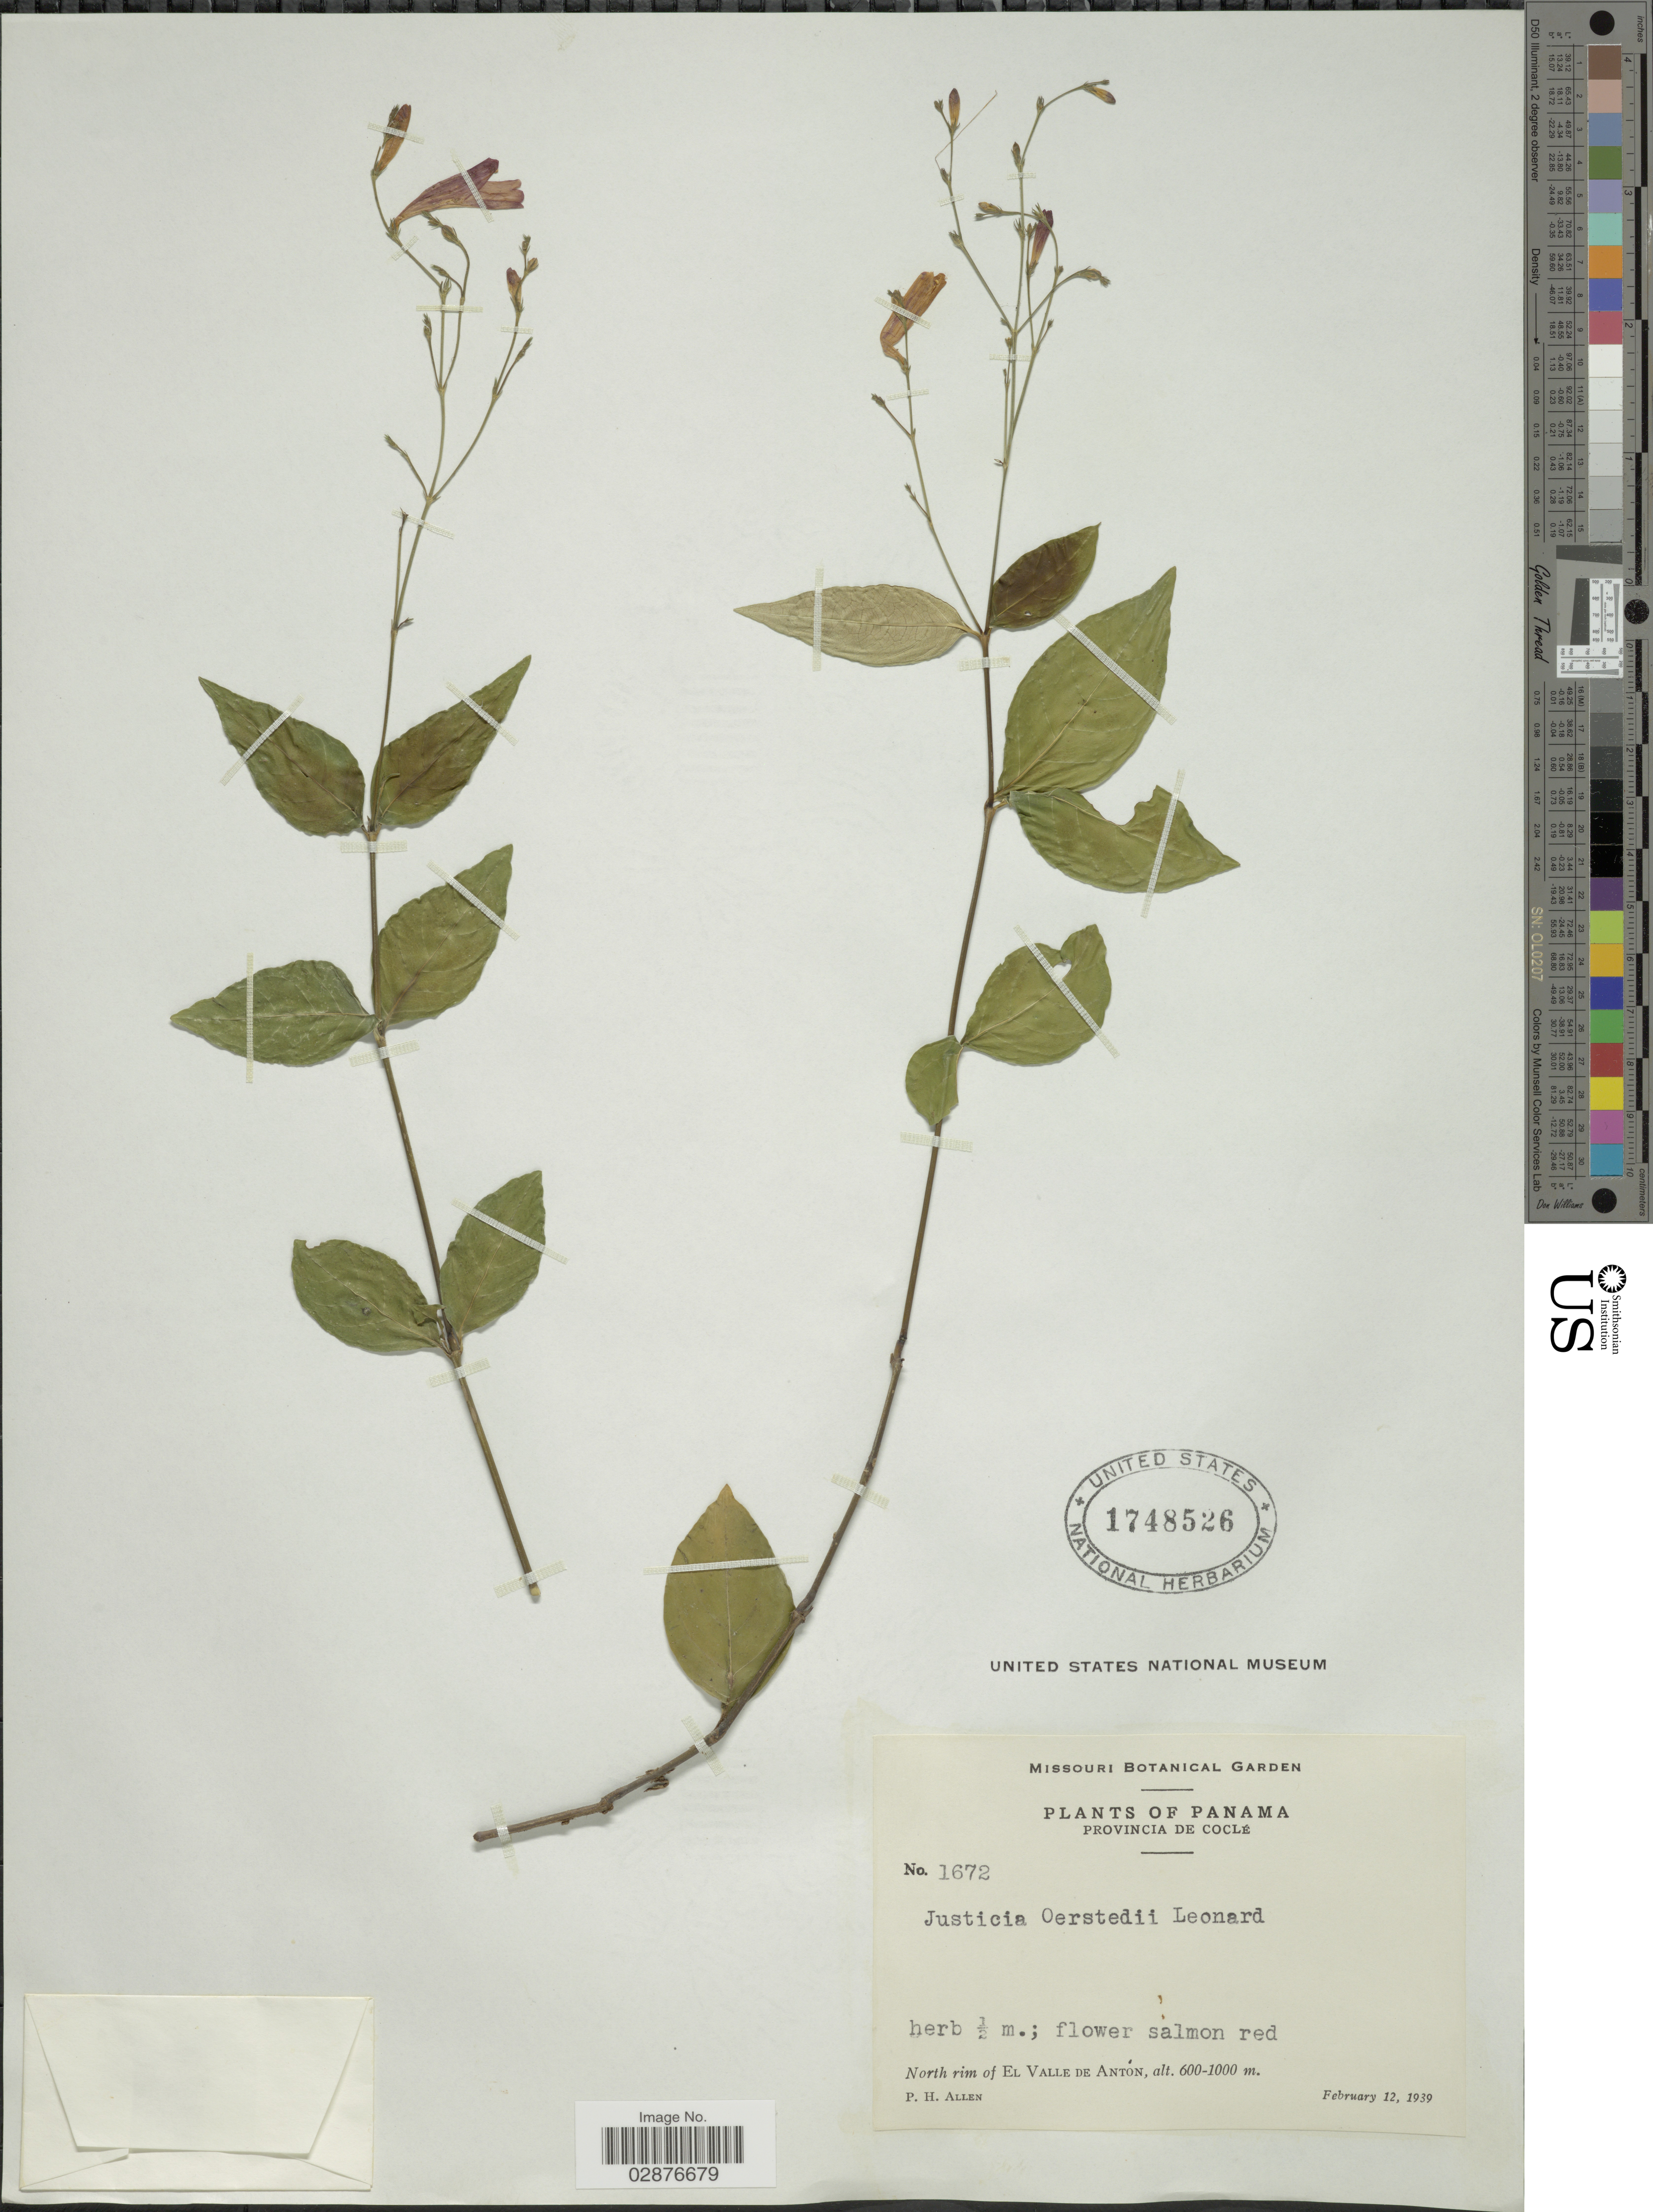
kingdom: Plantae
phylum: Tracheophyta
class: Magnoliopsida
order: Lamiales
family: Acanthaceae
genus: Justicia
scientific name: Justicia oerstedii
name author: Leonard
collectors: P. H. Allen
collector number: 1672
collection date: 1939-02-12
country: Panama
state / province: Coclé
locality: North rim of El Valle de Antón.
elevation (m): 600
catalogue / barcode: US 1748526